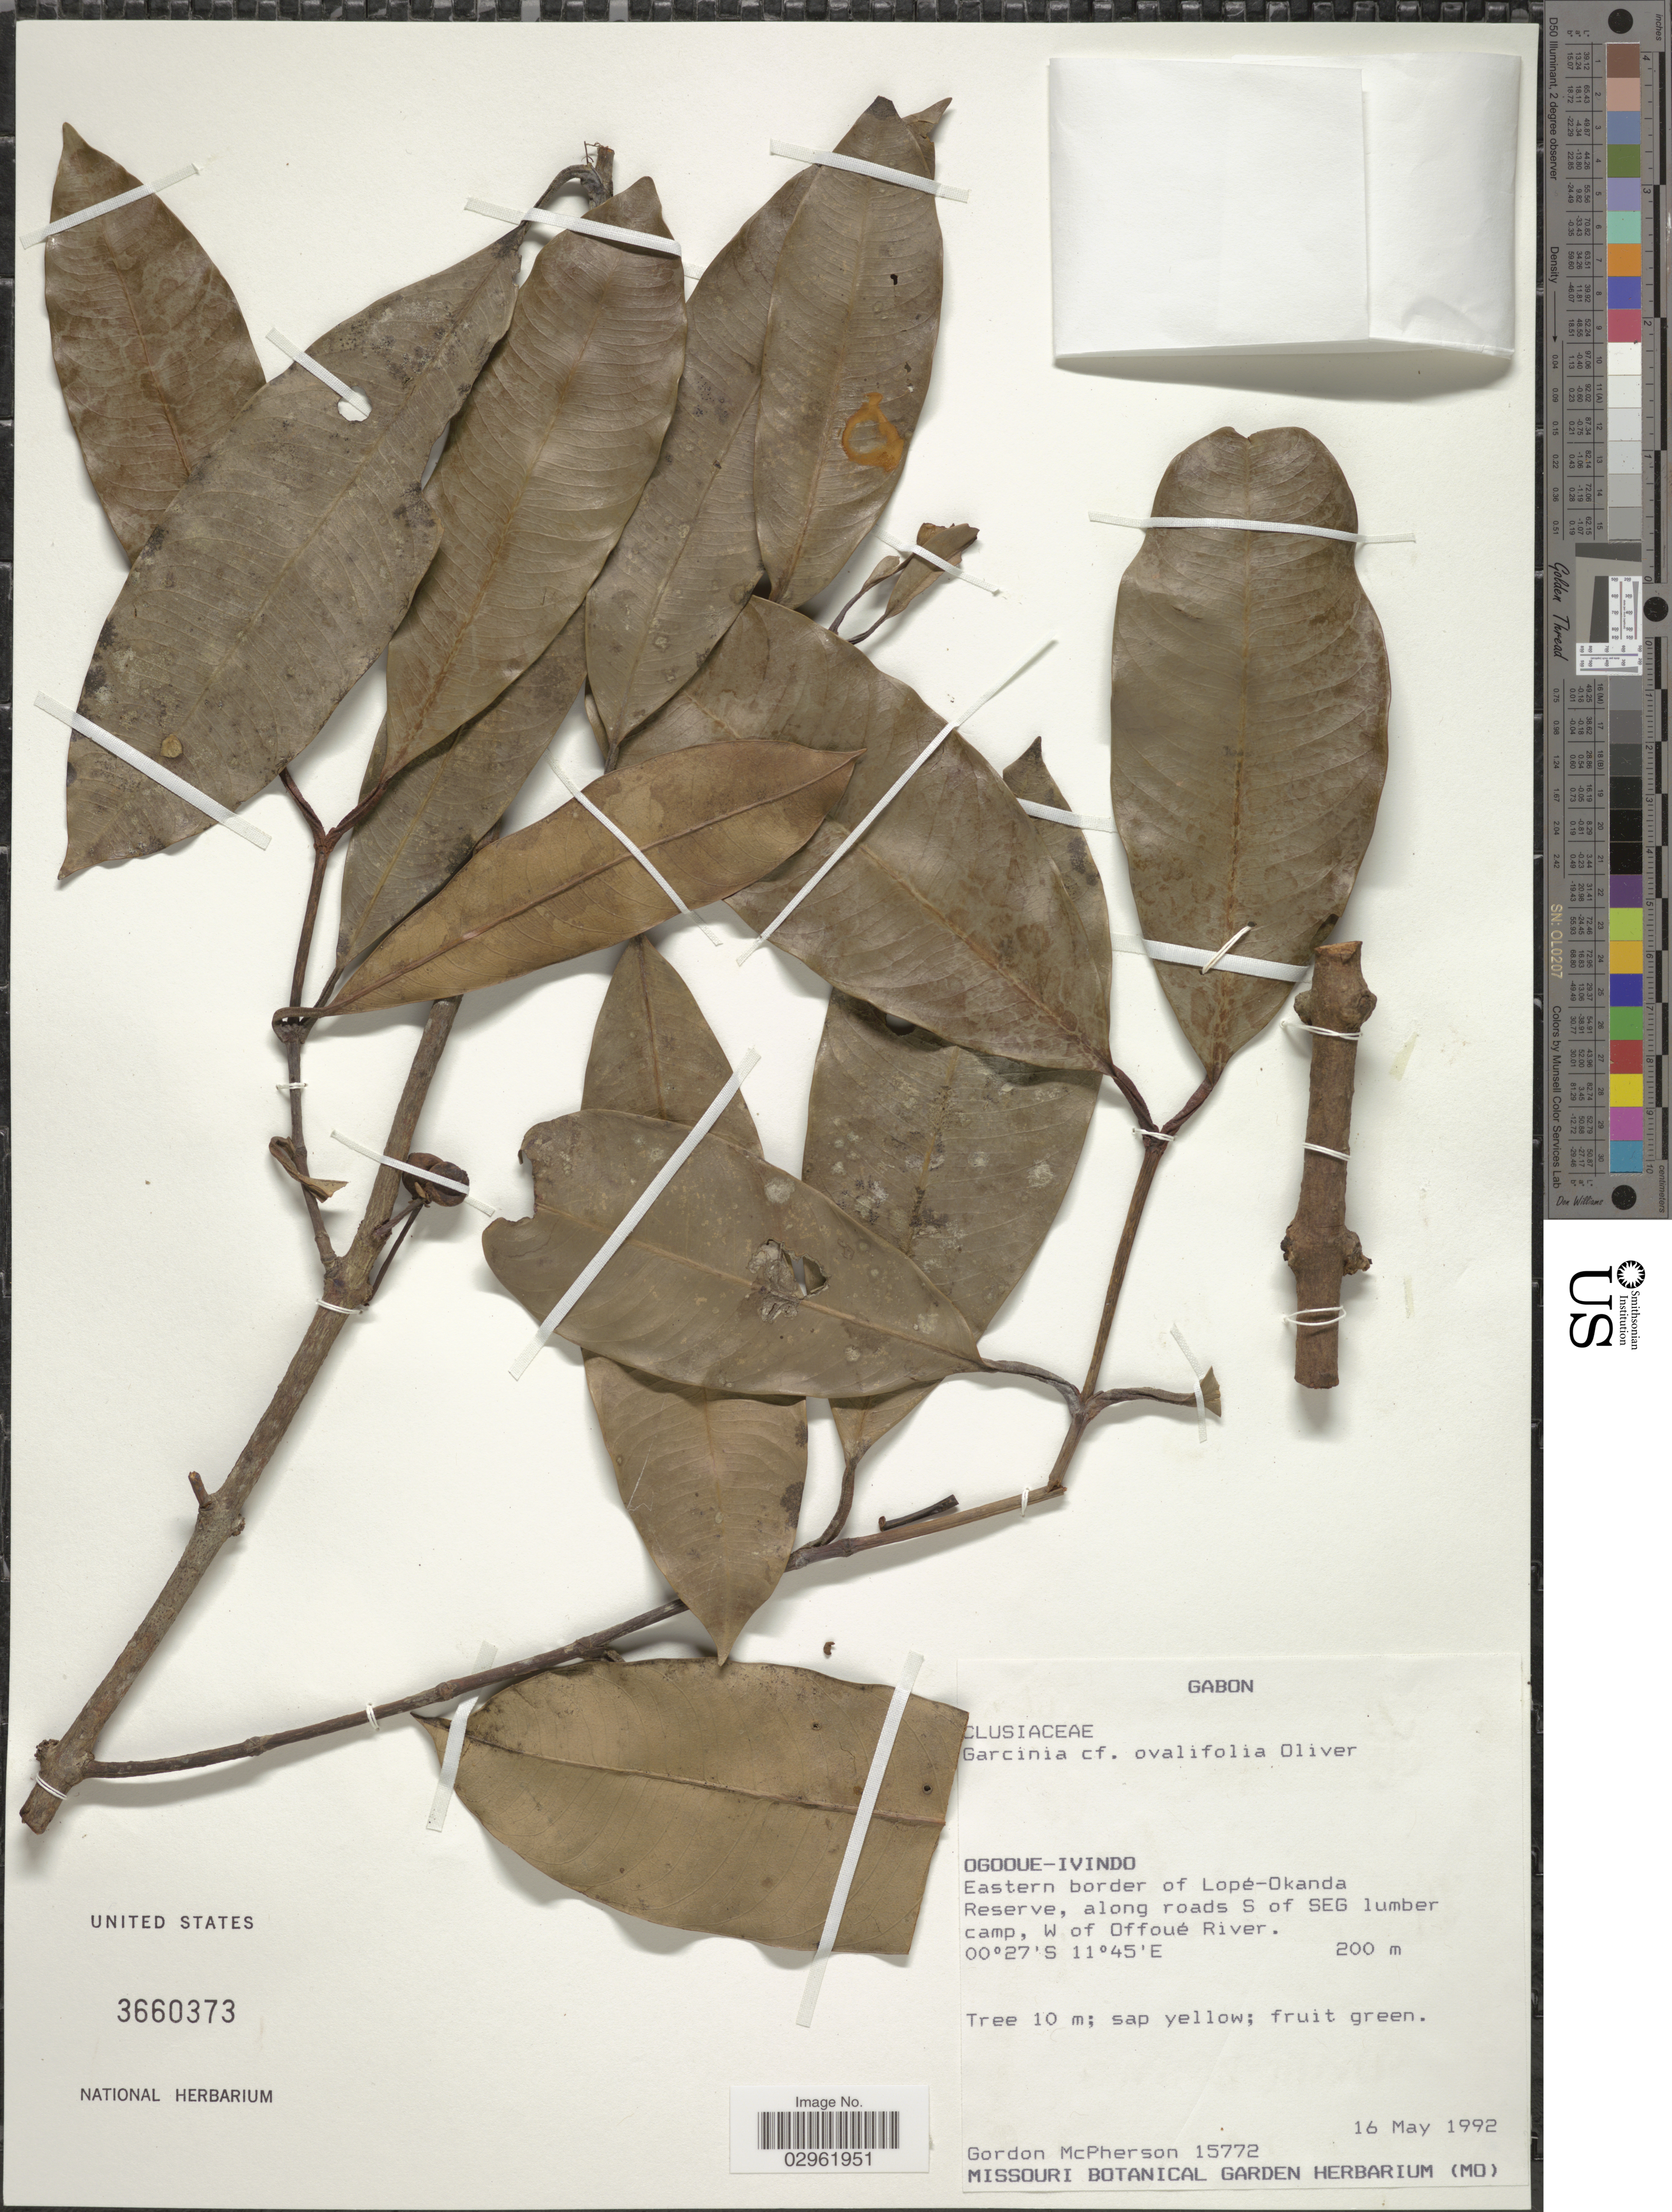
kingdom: Plantae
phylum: Tracheophyta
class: Magnoliopsida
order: Malpighiales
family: Clusiaceae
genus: Garcinia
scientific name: Garcinia ovalifolia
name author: Oliv.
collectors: G. D. McPherson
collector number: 15772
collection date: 1992-05-16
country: Gabon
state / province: Ogooue-Ivindo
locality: Eastern border of Lopé-Okanda Reserve, along road S of SEG lumber camp, W of Offoué River.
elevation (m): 200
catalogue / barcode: US 3660373